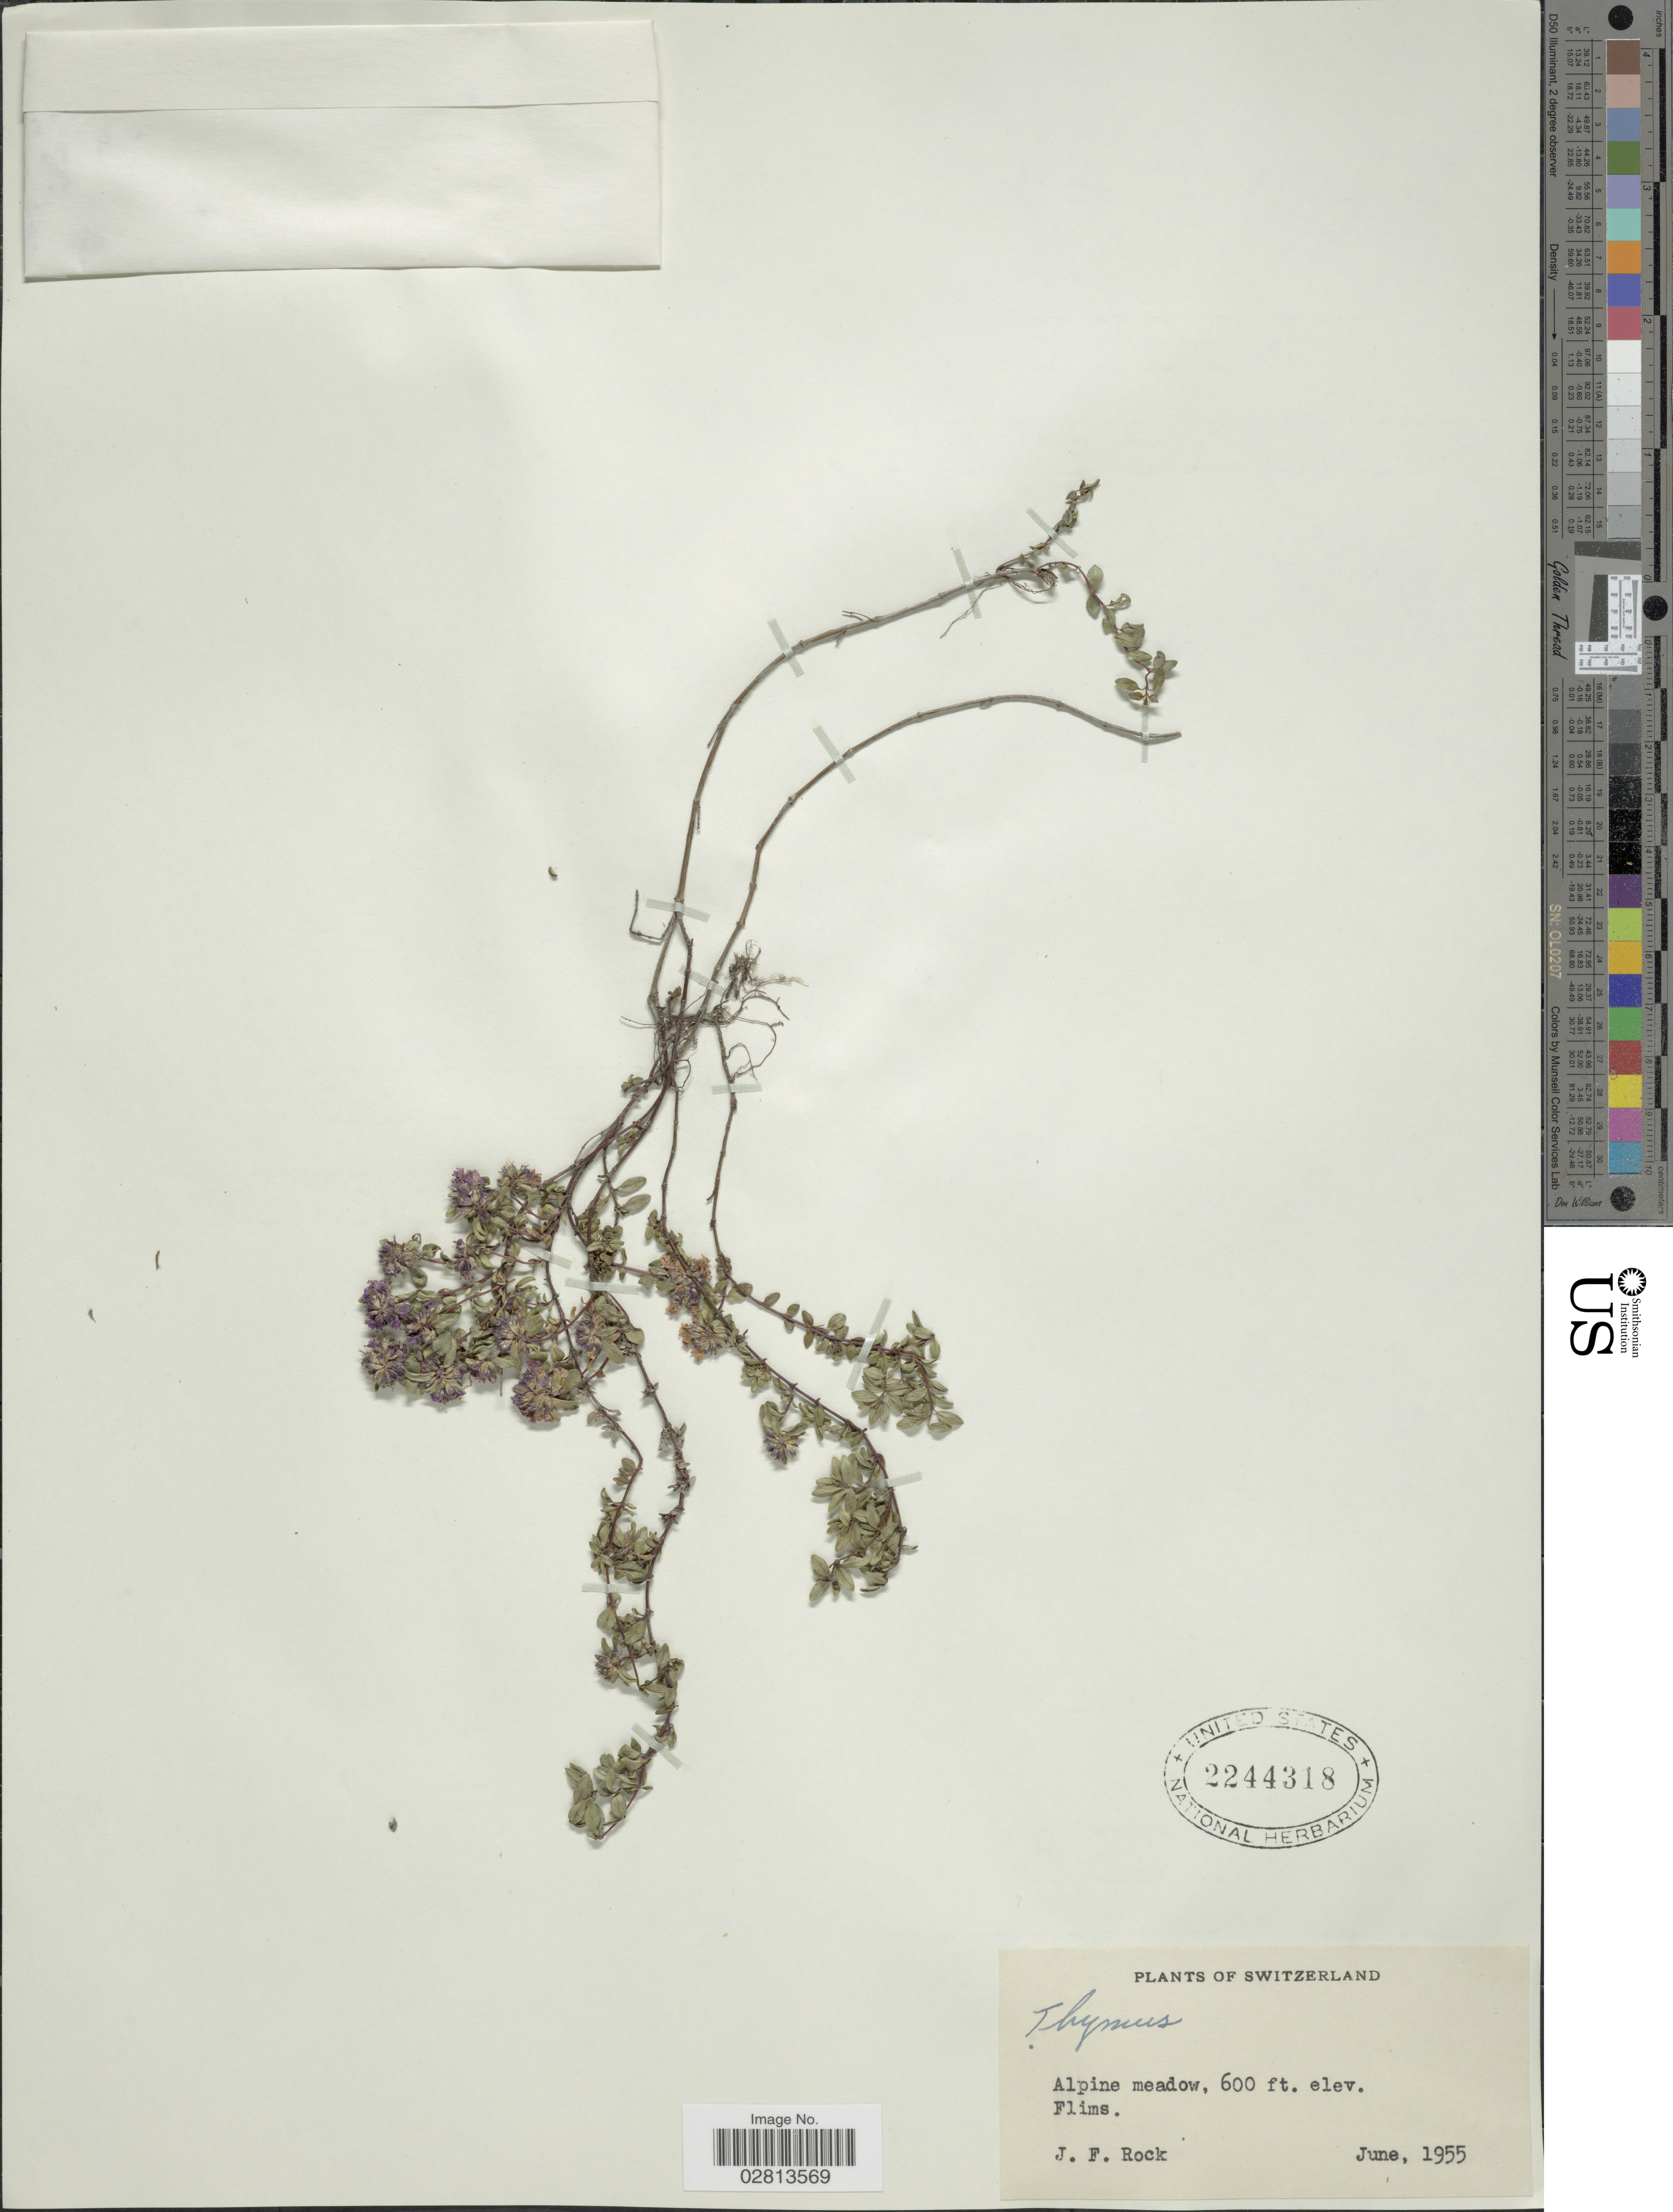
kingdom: Plantae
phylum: Tracheophyta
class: Magnoliopsida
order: Lamiales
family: Lamiaceae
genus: Thymus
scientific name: Thymus sp.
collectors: J. Rock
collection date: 1955-06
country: Switzerland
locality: Alpine meadow, Flims.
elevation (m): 183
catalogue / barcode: US 2244318